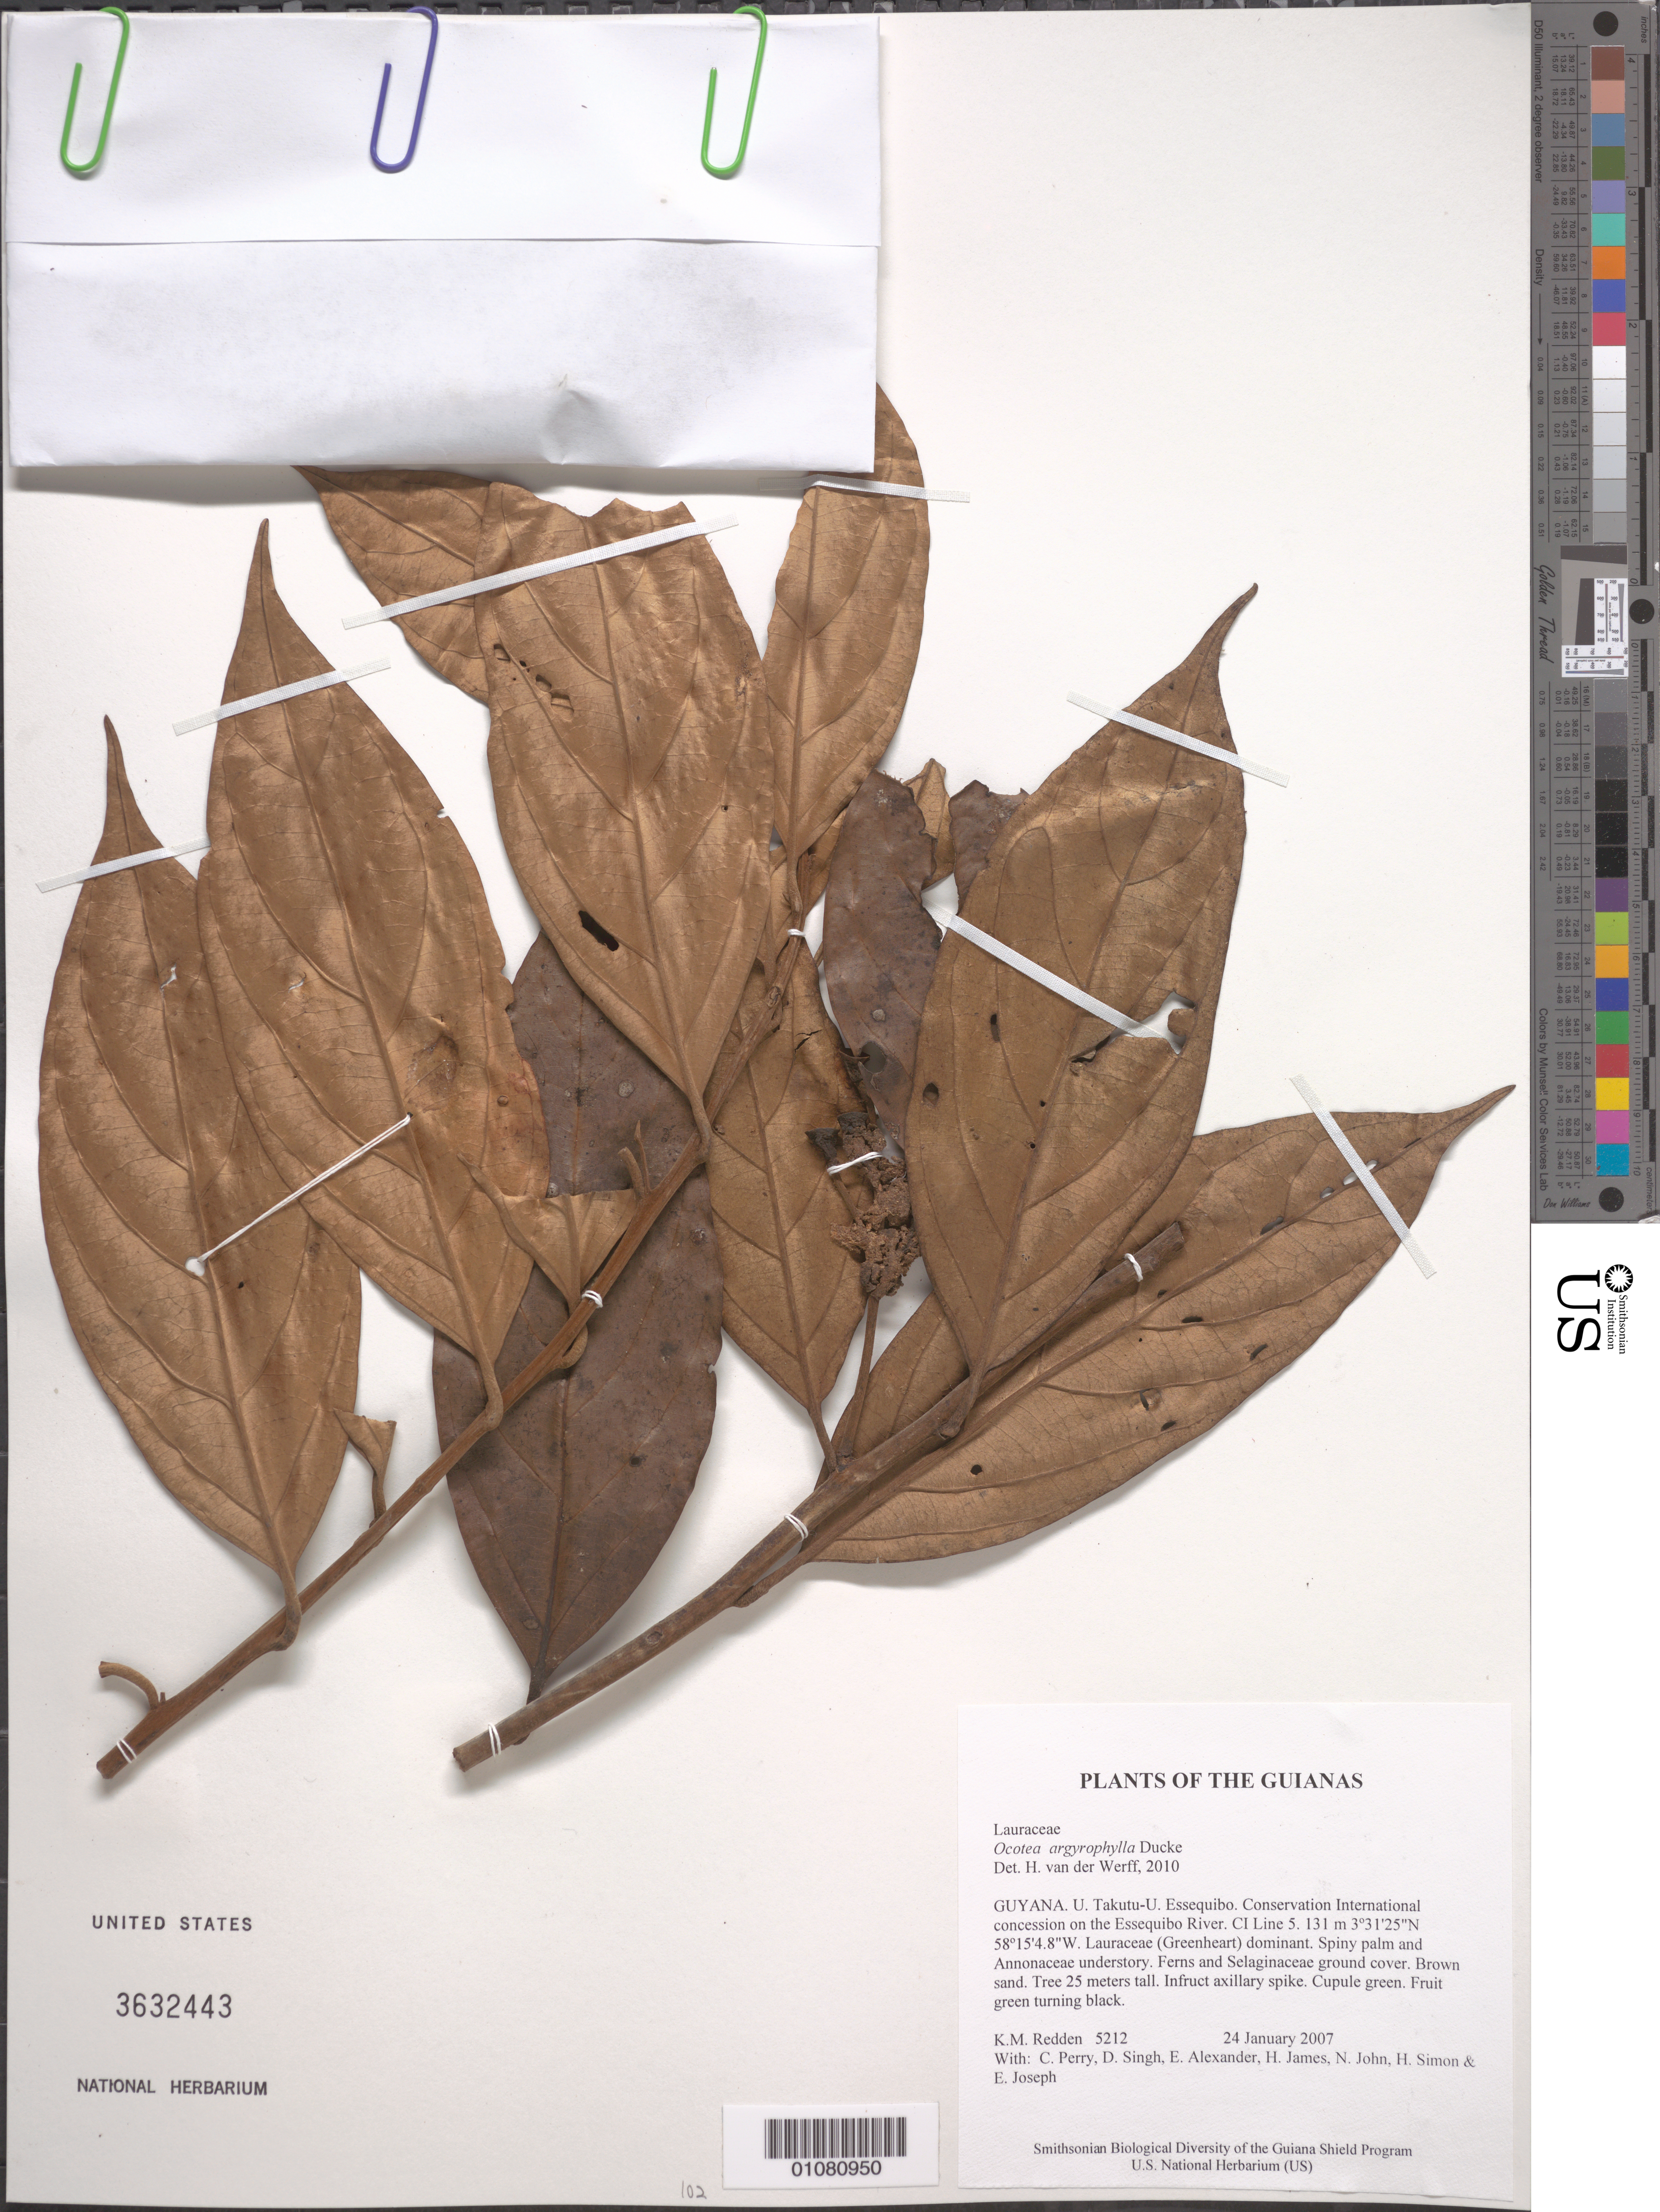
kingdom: Plantae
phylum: Tracheophyta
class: Magnoliopsida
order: Laurales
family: Lauraceae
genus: Ocotea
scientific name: Ocotea argyrophylla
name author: Ducke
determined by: van der Werff, H., (MO), Missouri Botanical Garden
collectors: K. M. Redden, C. Perry, D. Singh, E. Alexander, H. James, N. John, H. Simon & E. Joseph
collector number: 5212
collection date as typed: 24 January 2007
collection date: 2007-01-24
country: Guyana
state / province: U. Takutu-U. Essequibo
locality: Conservation International concession on the Essequibo River. CI Line 5.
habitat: Lauraceae (Greenheart) dominant. Spiny palm and Annonaceae understory. Ferns and Selaginaceae ground cover. Brown sand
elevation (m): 131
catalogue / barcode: US 3632443